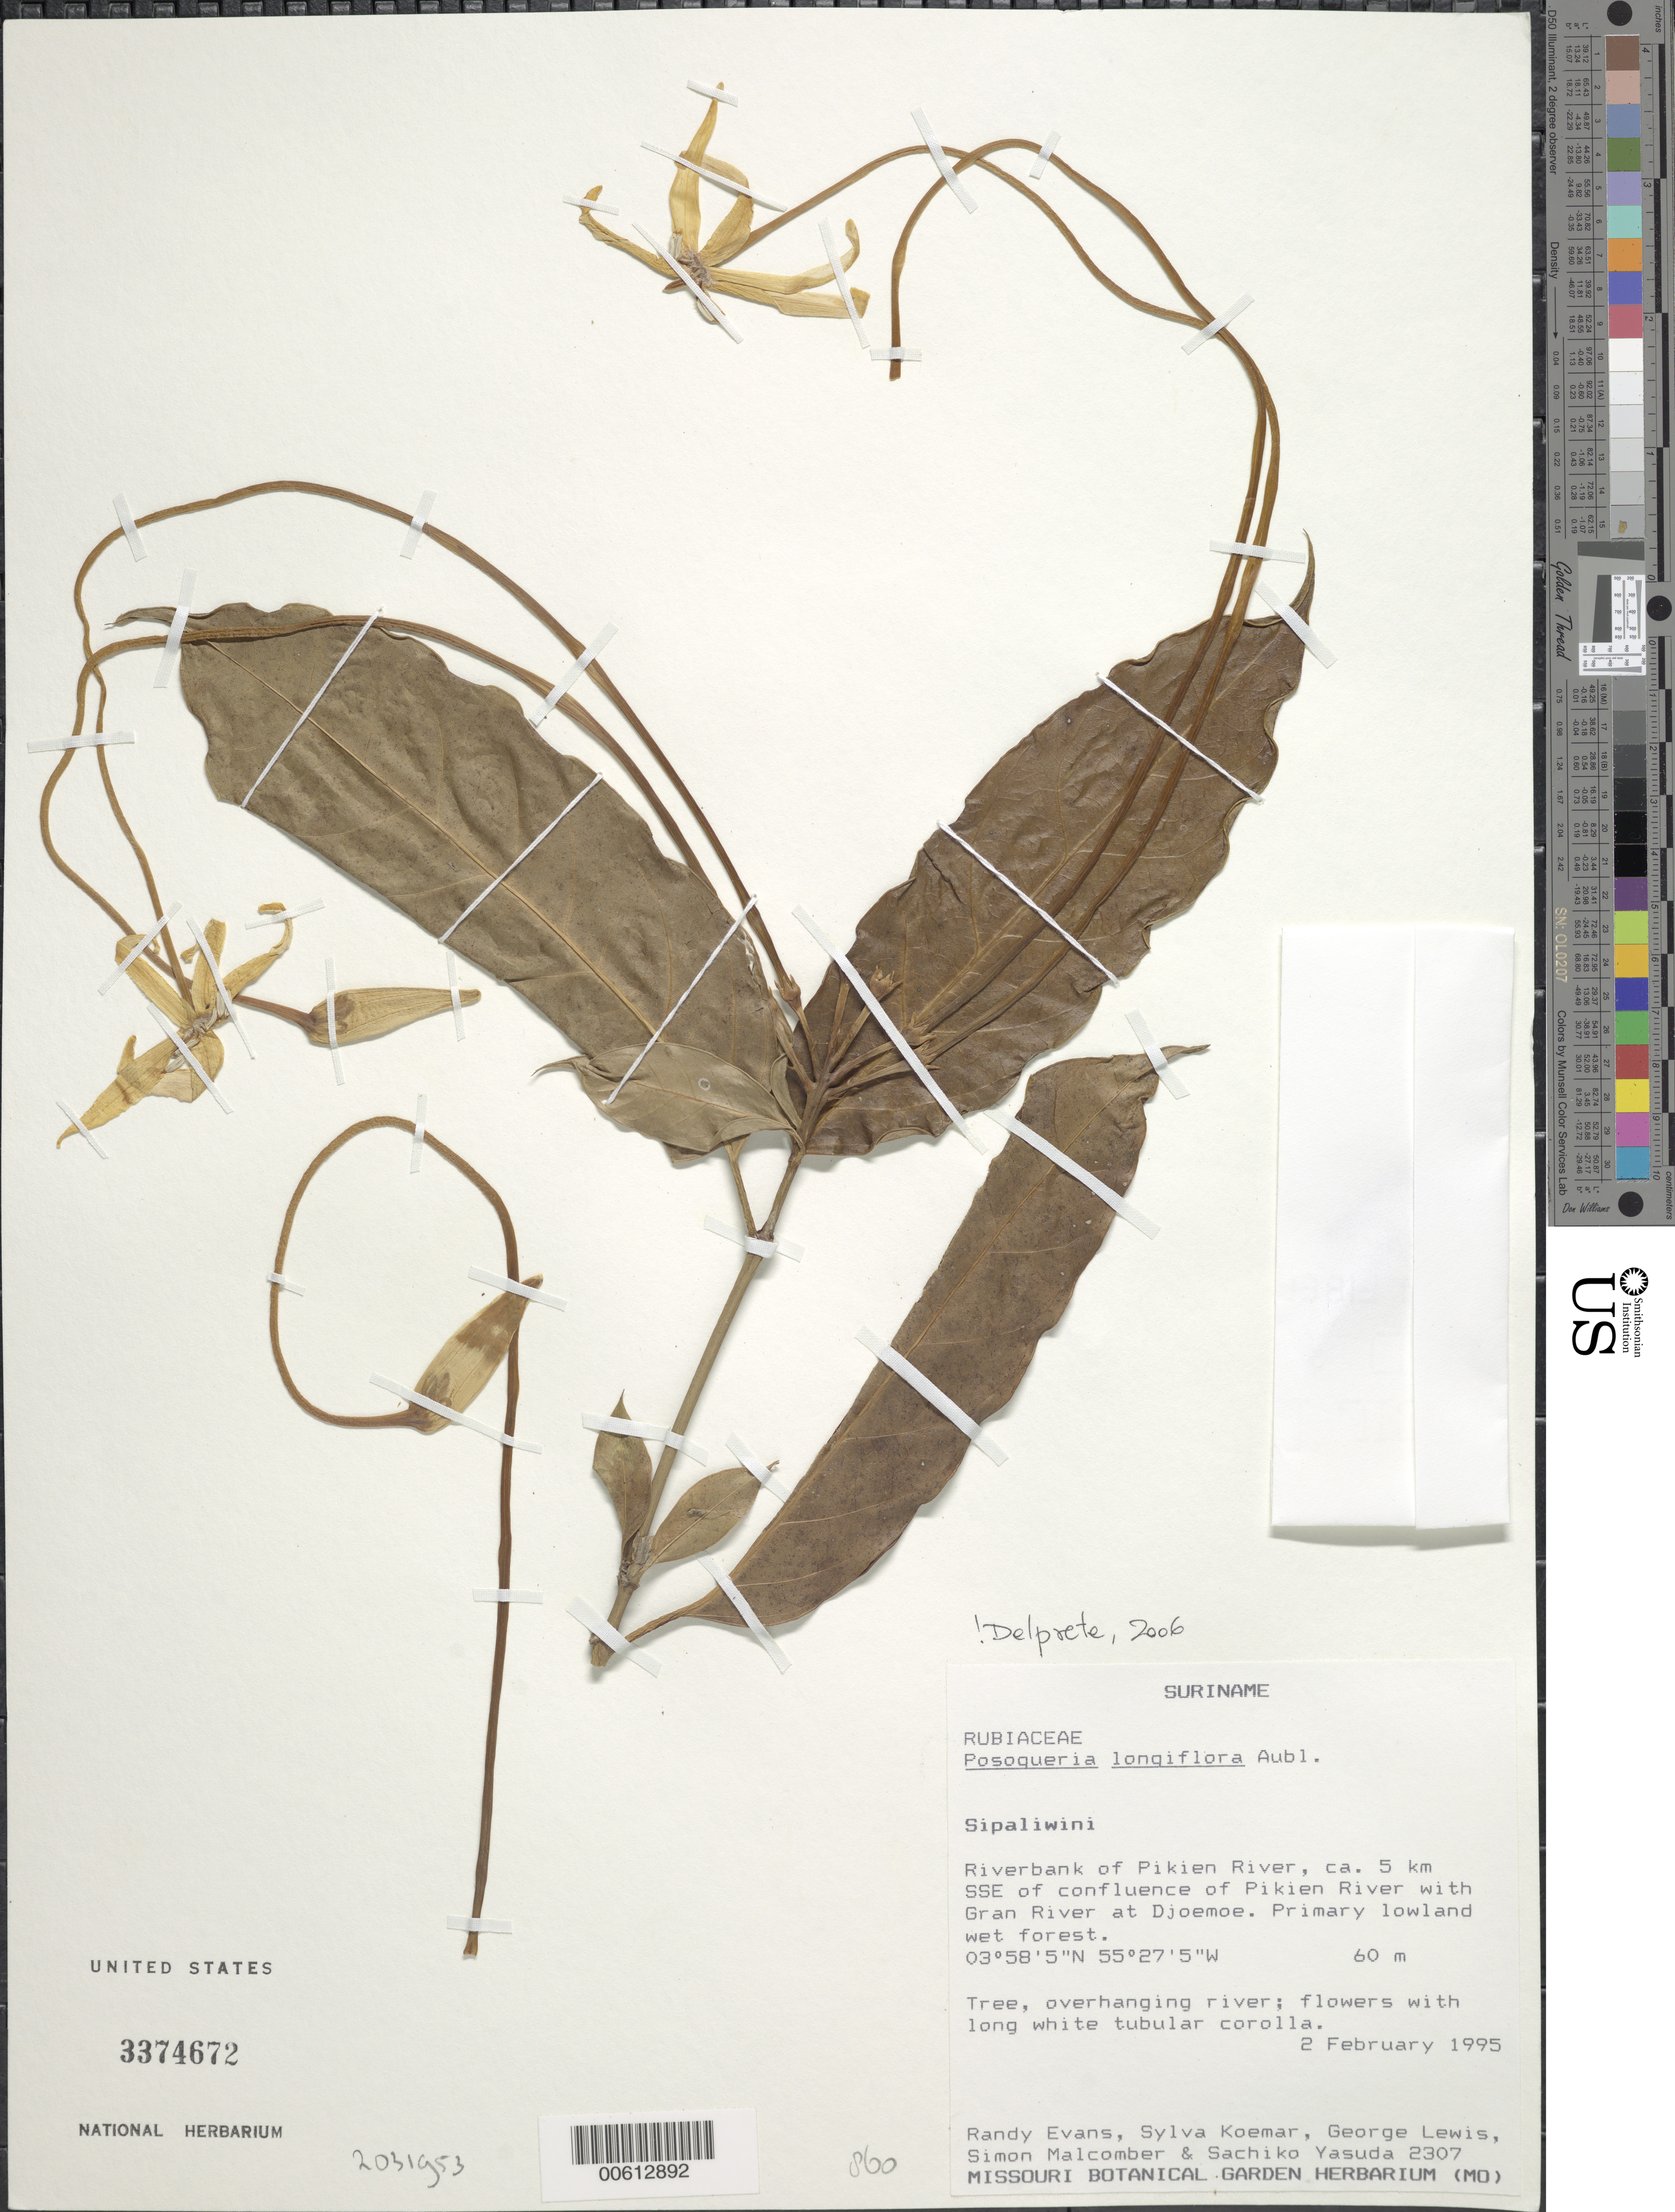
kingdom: Plantae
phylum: Tracheophyta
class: Magnoliopsida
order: Gentianales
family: Rubiaceae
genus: Posoqueria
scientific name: Posoqueria longiflora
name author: Aubl.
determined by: Delprete, P. G., Herb. de Guyane Cay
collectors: R. Evans, S. Koemar, G. Lewis, S. T. Malcomber & S. Yasuda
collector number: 2307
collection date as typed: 2-Feb-95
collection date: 1995-02-02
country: Suriname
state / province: Sipaliwini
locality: Asidonhopo, 1 km E of Pikien R., 5 km SSE of confl. of Pikien R. & Gran R. at Djoemoe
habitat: Primary lowland wet forest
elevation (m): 60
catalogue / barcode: US 3374672